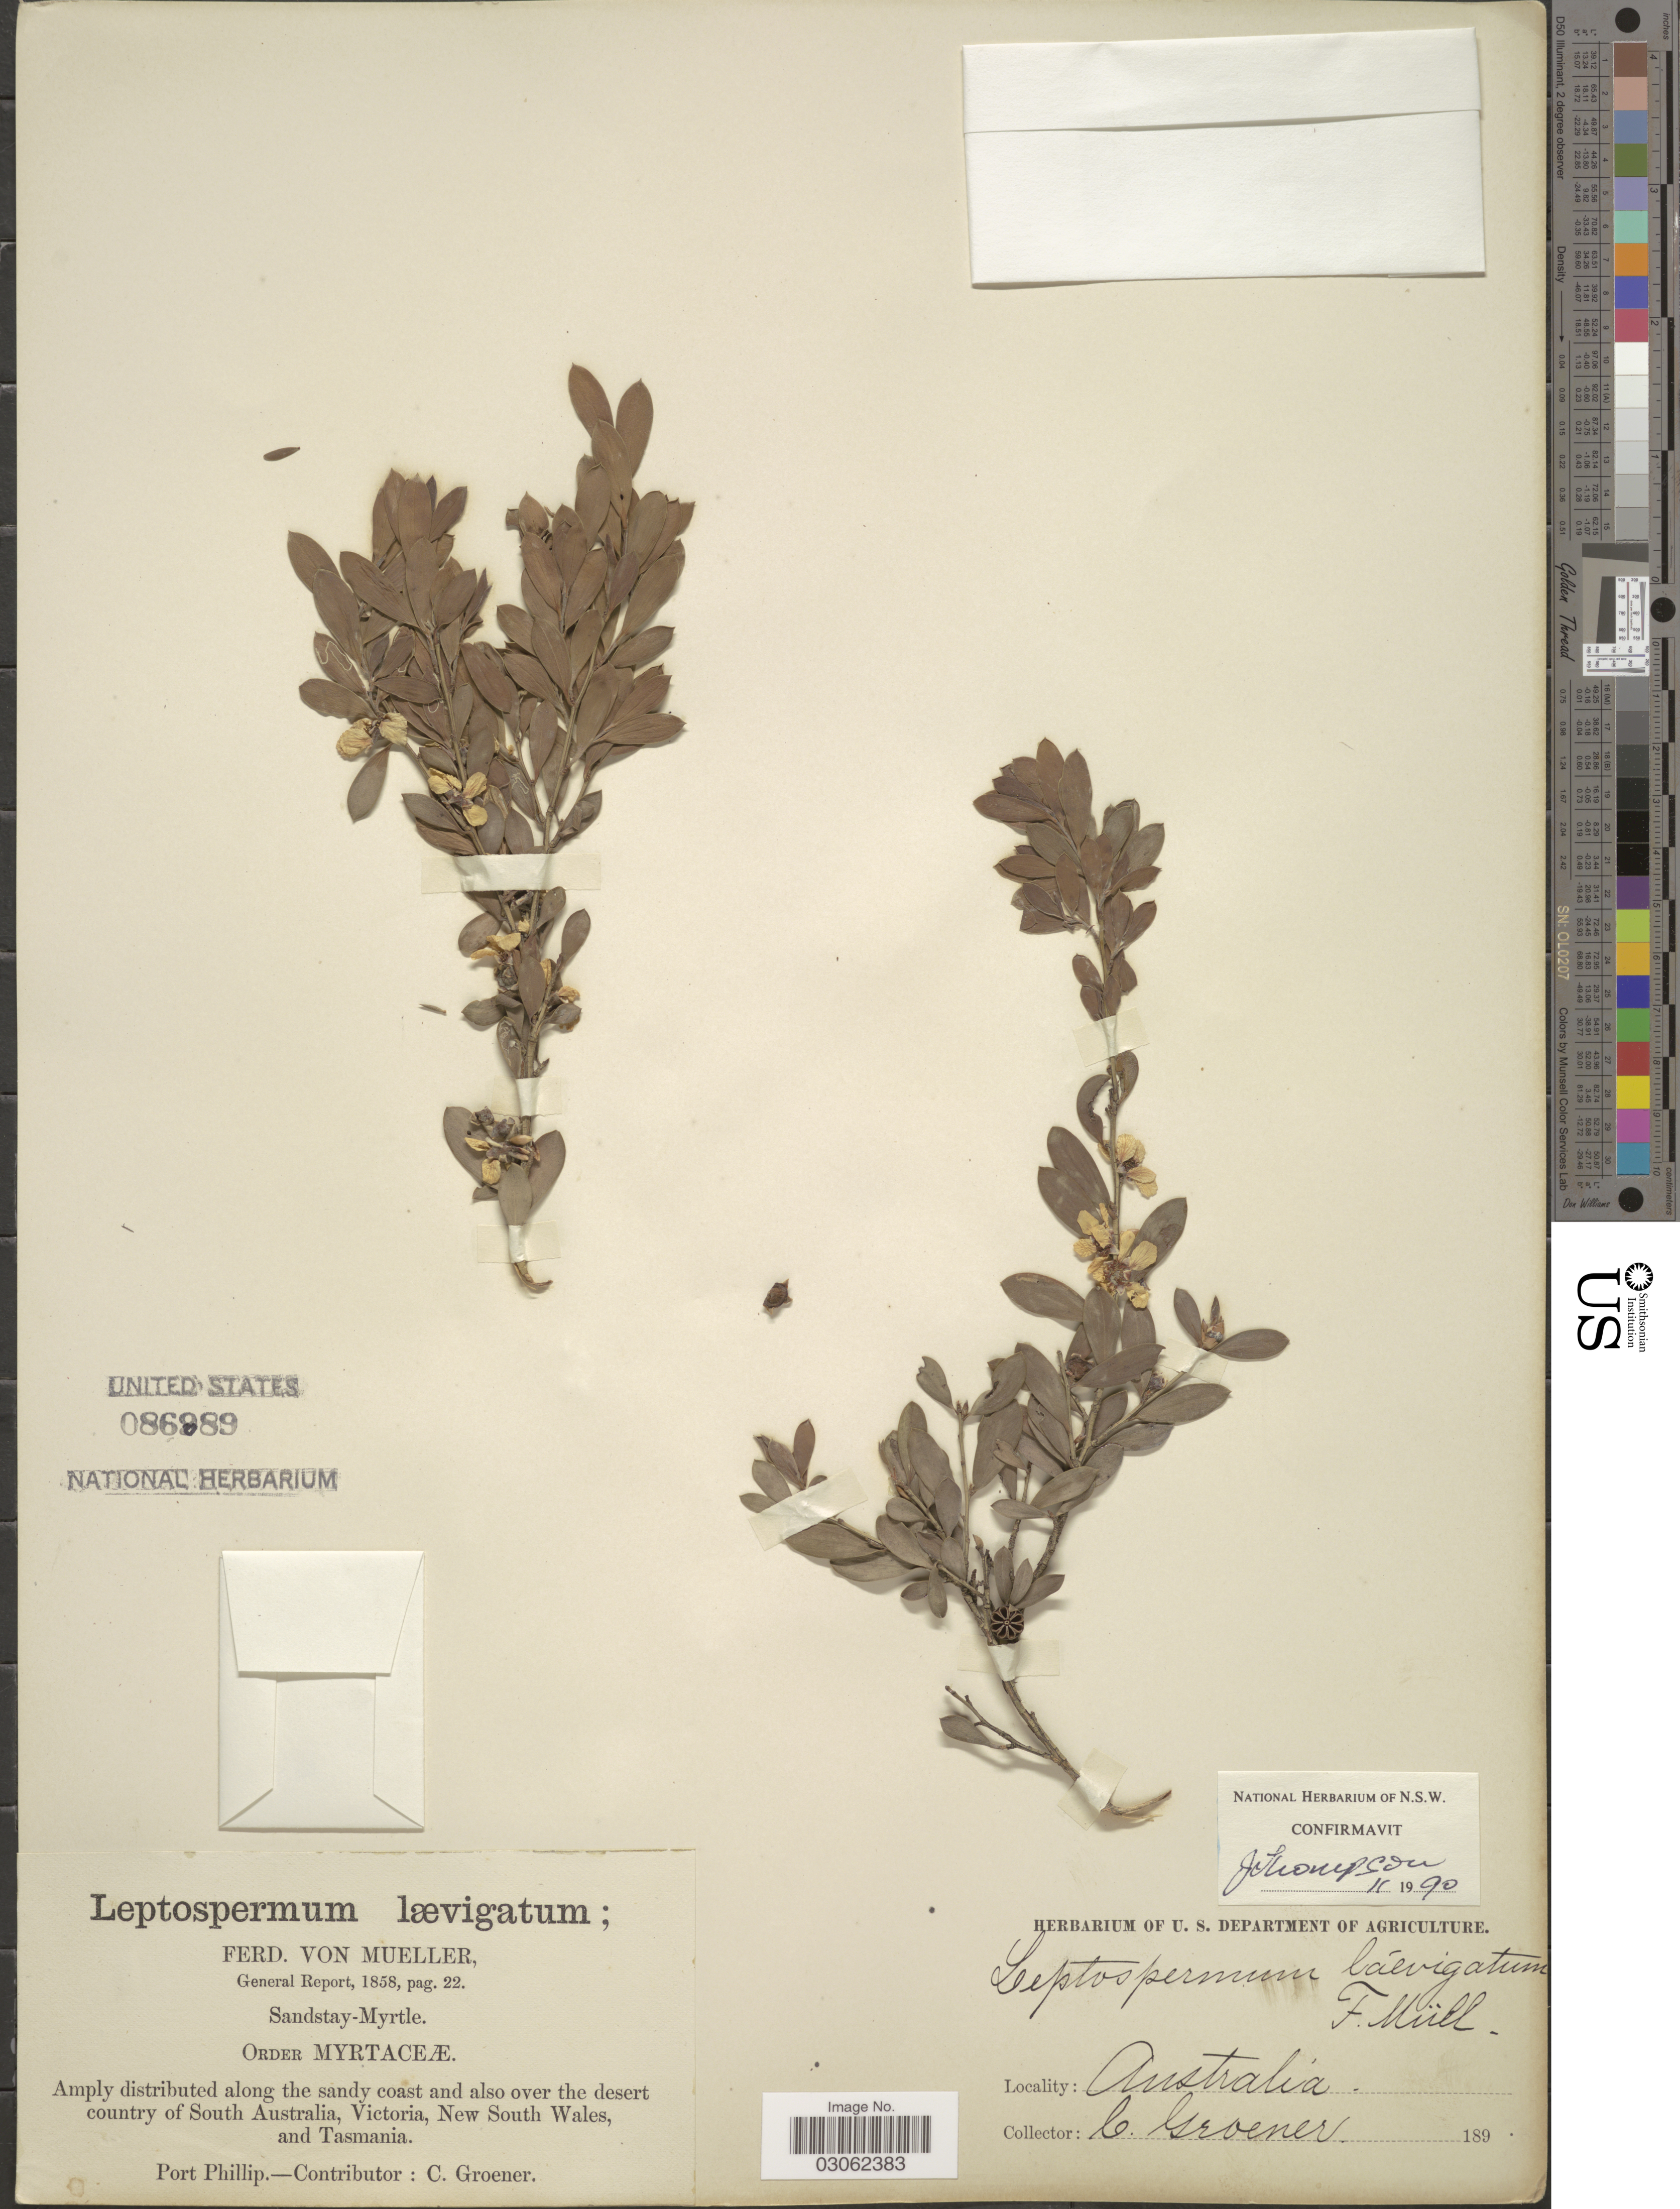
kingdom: Plantae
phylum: Tracheophyta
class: Magnoliopsida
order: Myrtales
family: Myrtaceae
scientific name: Gaudium laevigatum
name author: (Gaertn.) P.G. Wilson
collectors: C. Groener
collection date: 1858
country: Australia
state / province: Victoria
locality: Amply distributed along the sandy coast and also over the desert country of South Australia, Victoria, New South Wales, and Tasmania.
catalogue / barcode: US 86989